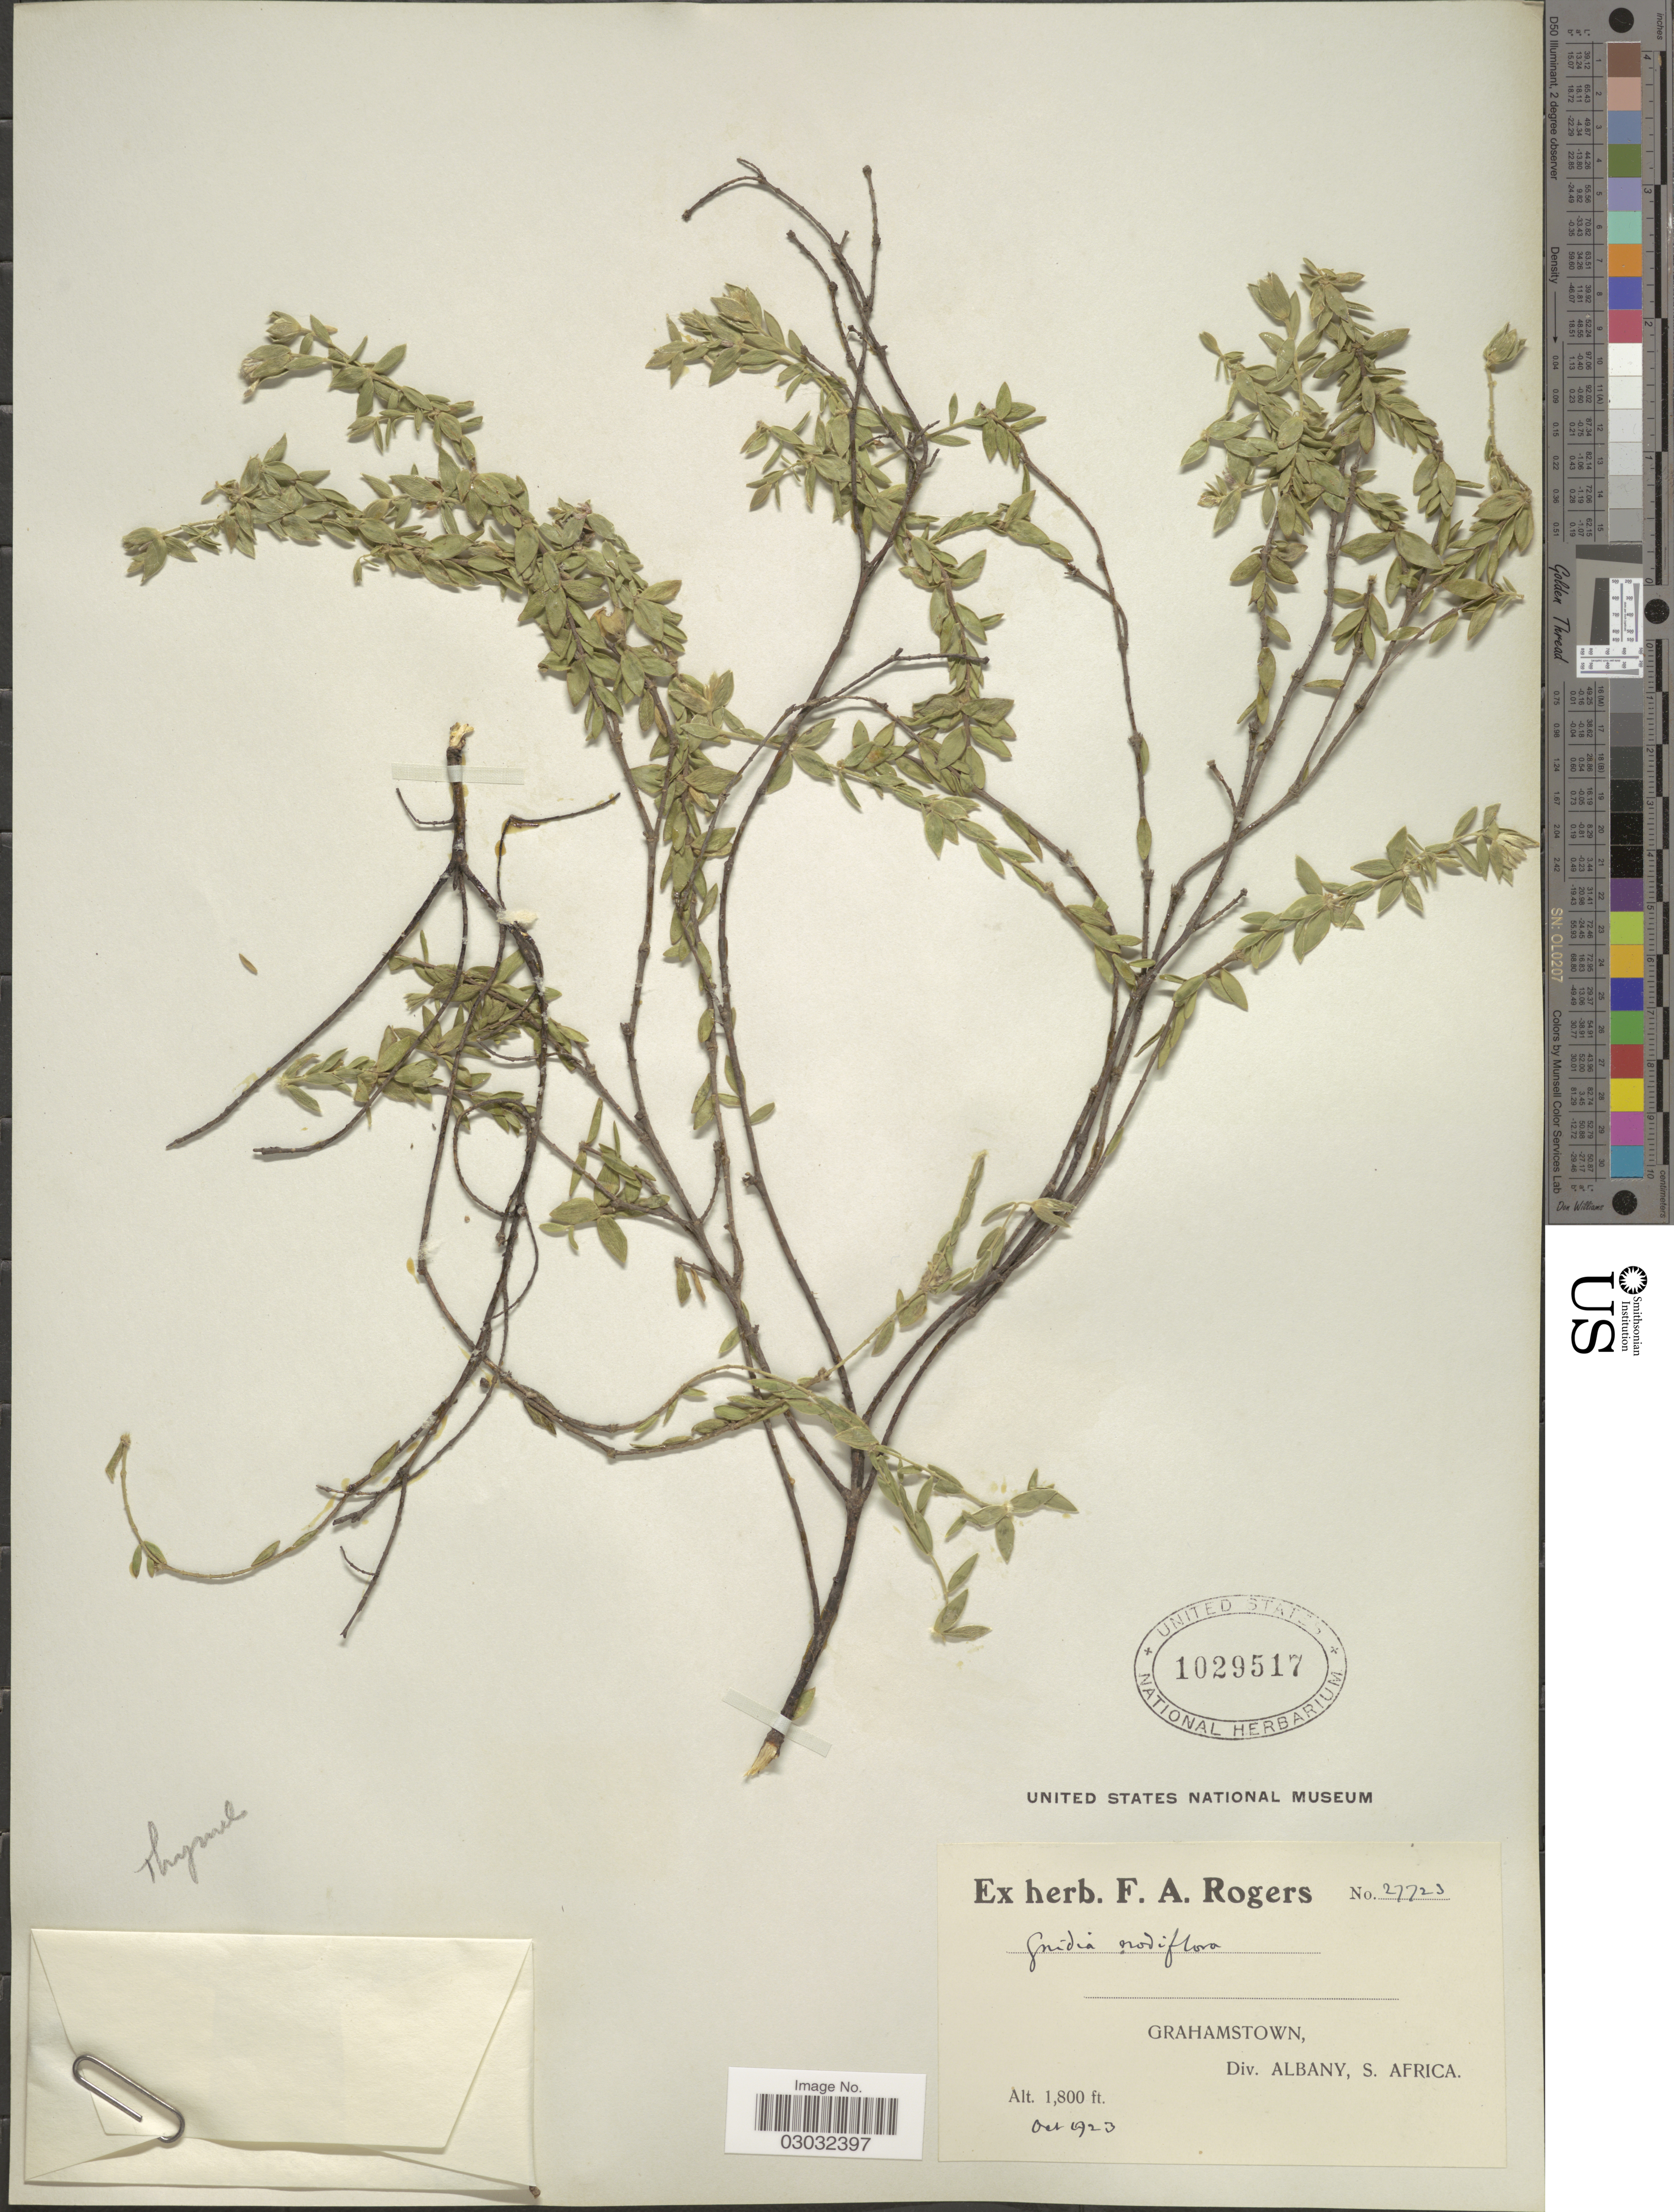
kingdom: Plantae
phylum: Tracheophyta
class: Magnoliopsida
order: Malvales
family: Thymelaeaceae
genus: Gnidia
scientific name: Gnidia nodiflora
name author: Meisn.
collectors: ex herb. F. A. Rodgers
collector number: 27723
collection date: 1923-10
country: South Africa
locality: Grahamstown, Div. Albany, S. Africa.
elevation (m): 549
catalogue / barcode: US 1029517